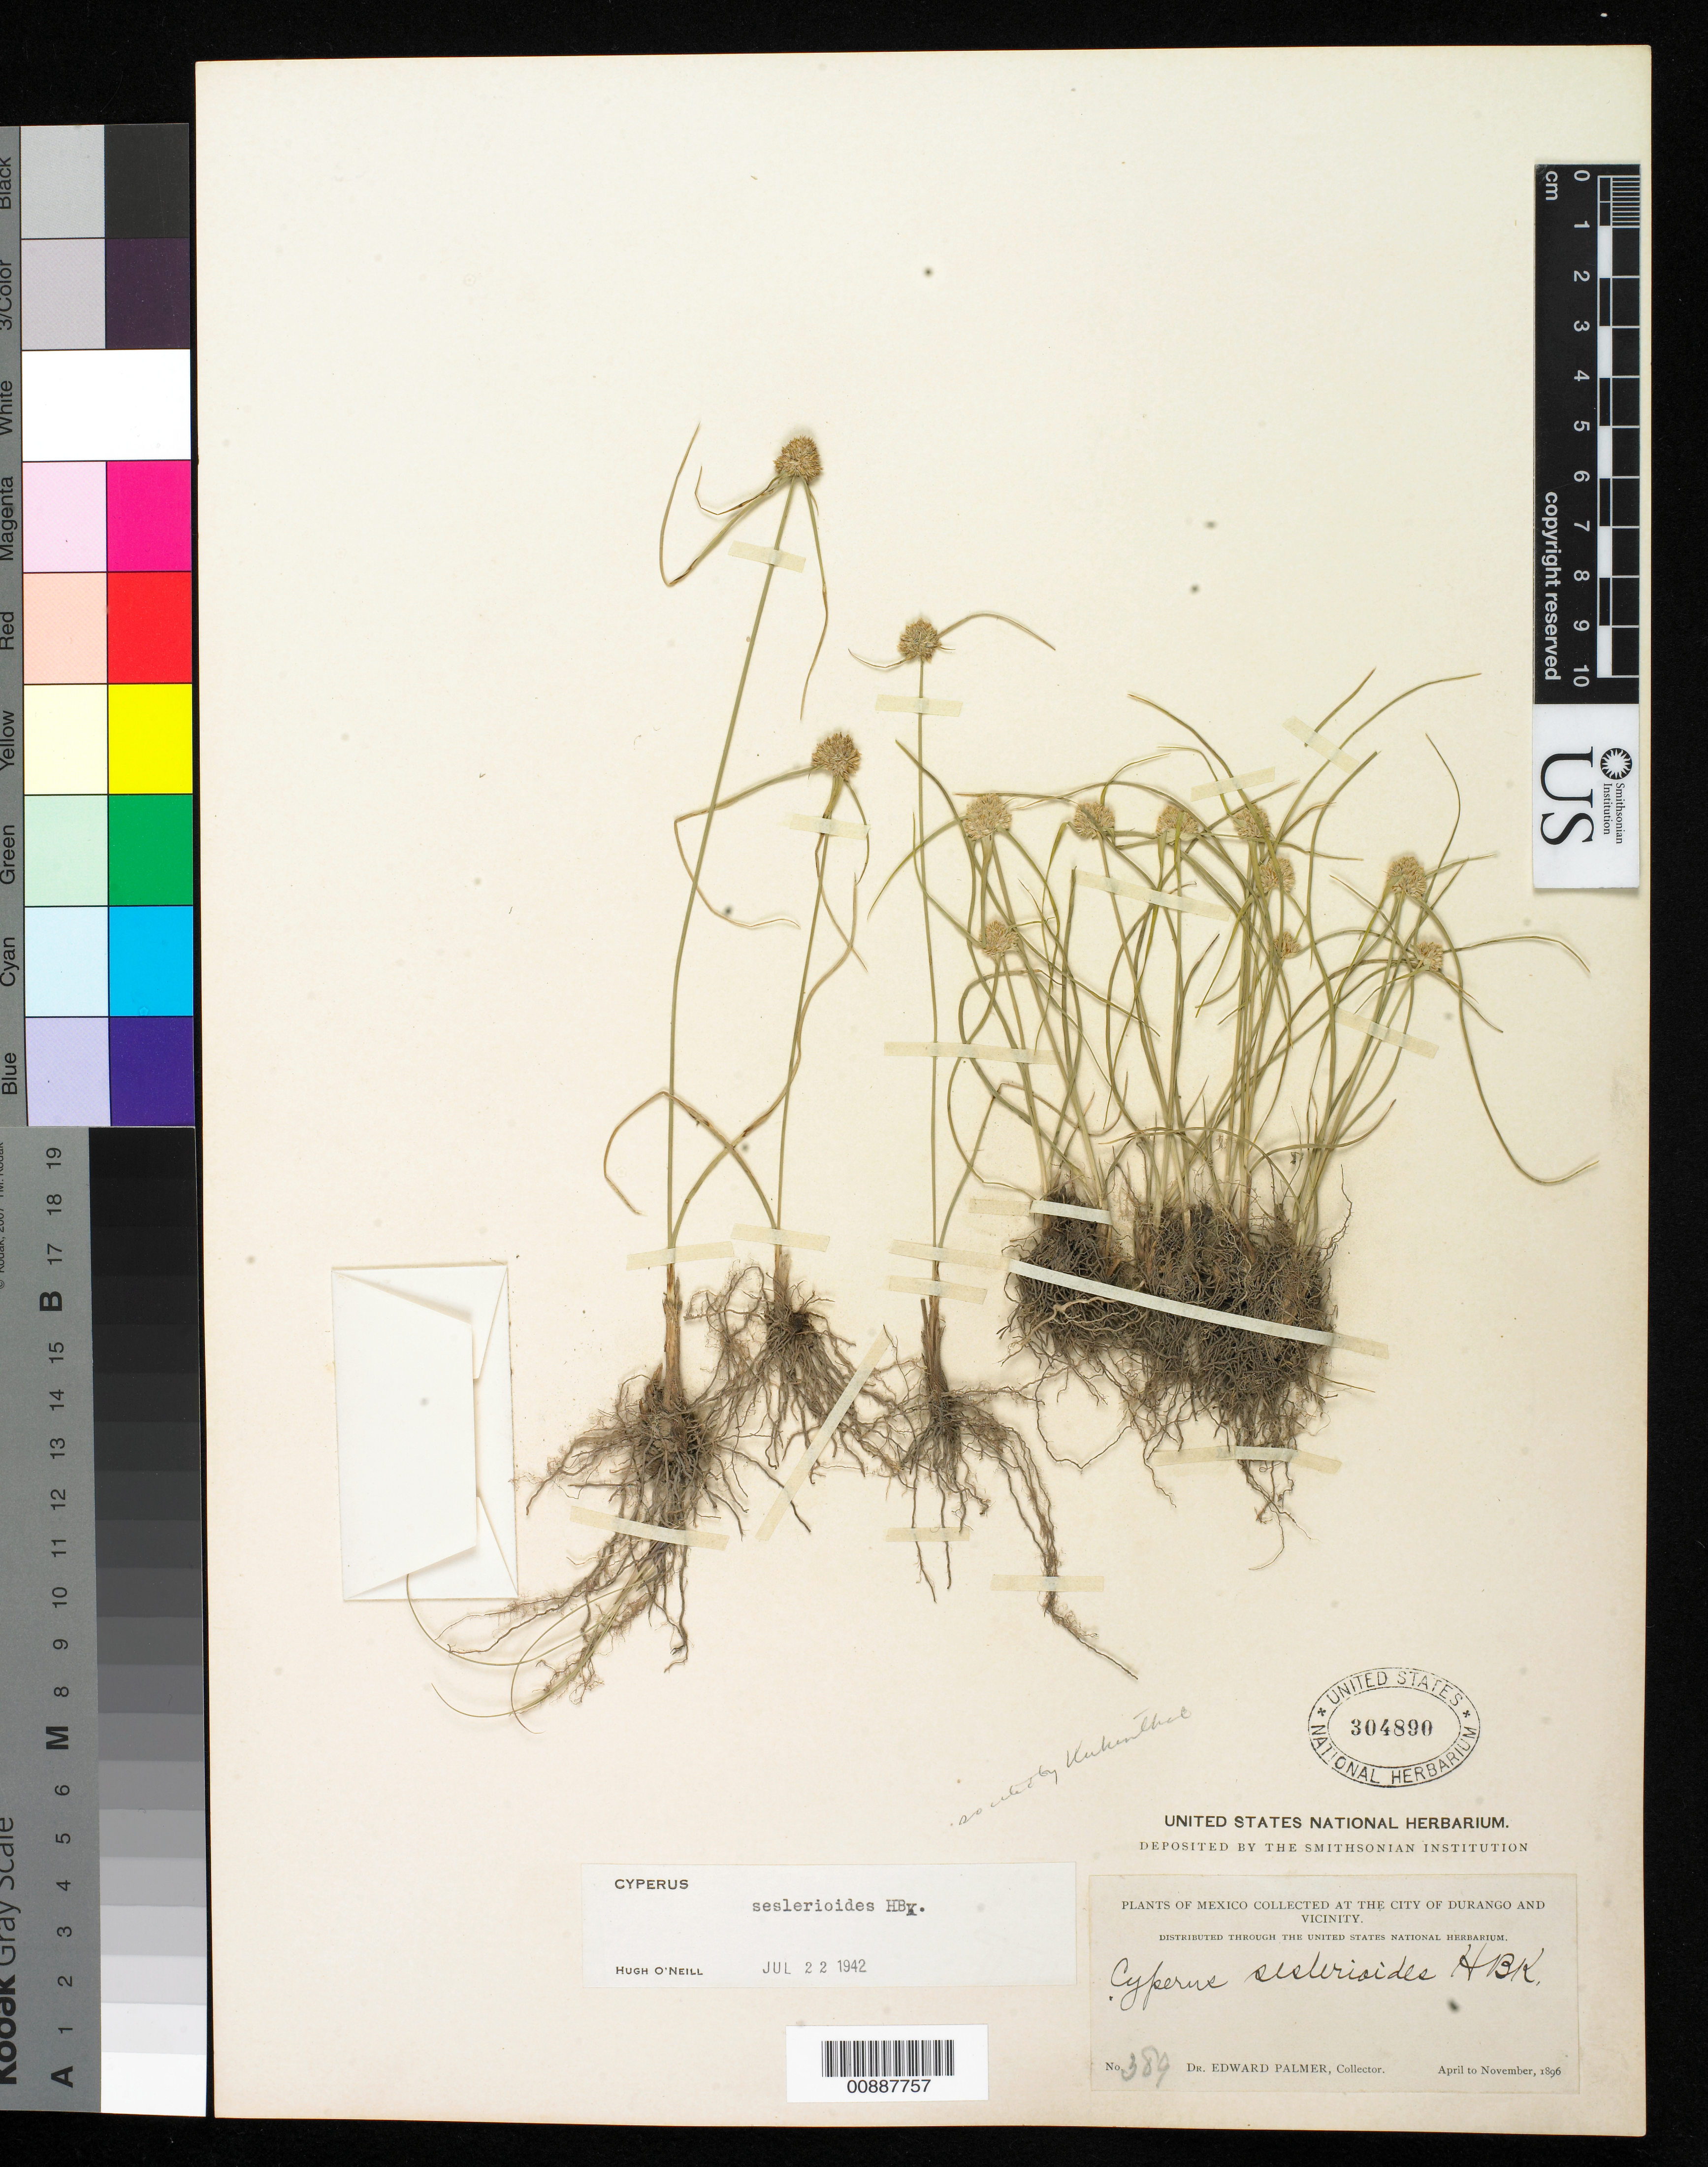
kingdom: Plantae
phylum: Tracheophyta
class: Liliopsida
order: Poales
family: Cyperaceae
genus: Cyperus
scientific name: Cyperus seslerioides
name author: Kunth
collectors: E. Palmer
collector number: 389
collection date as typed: Apr 1896 to -- Nov 1896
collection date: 1896-04/1896-11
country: Mexico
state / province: Durango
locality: City of Durango and vicinity.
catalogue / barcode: US 304890